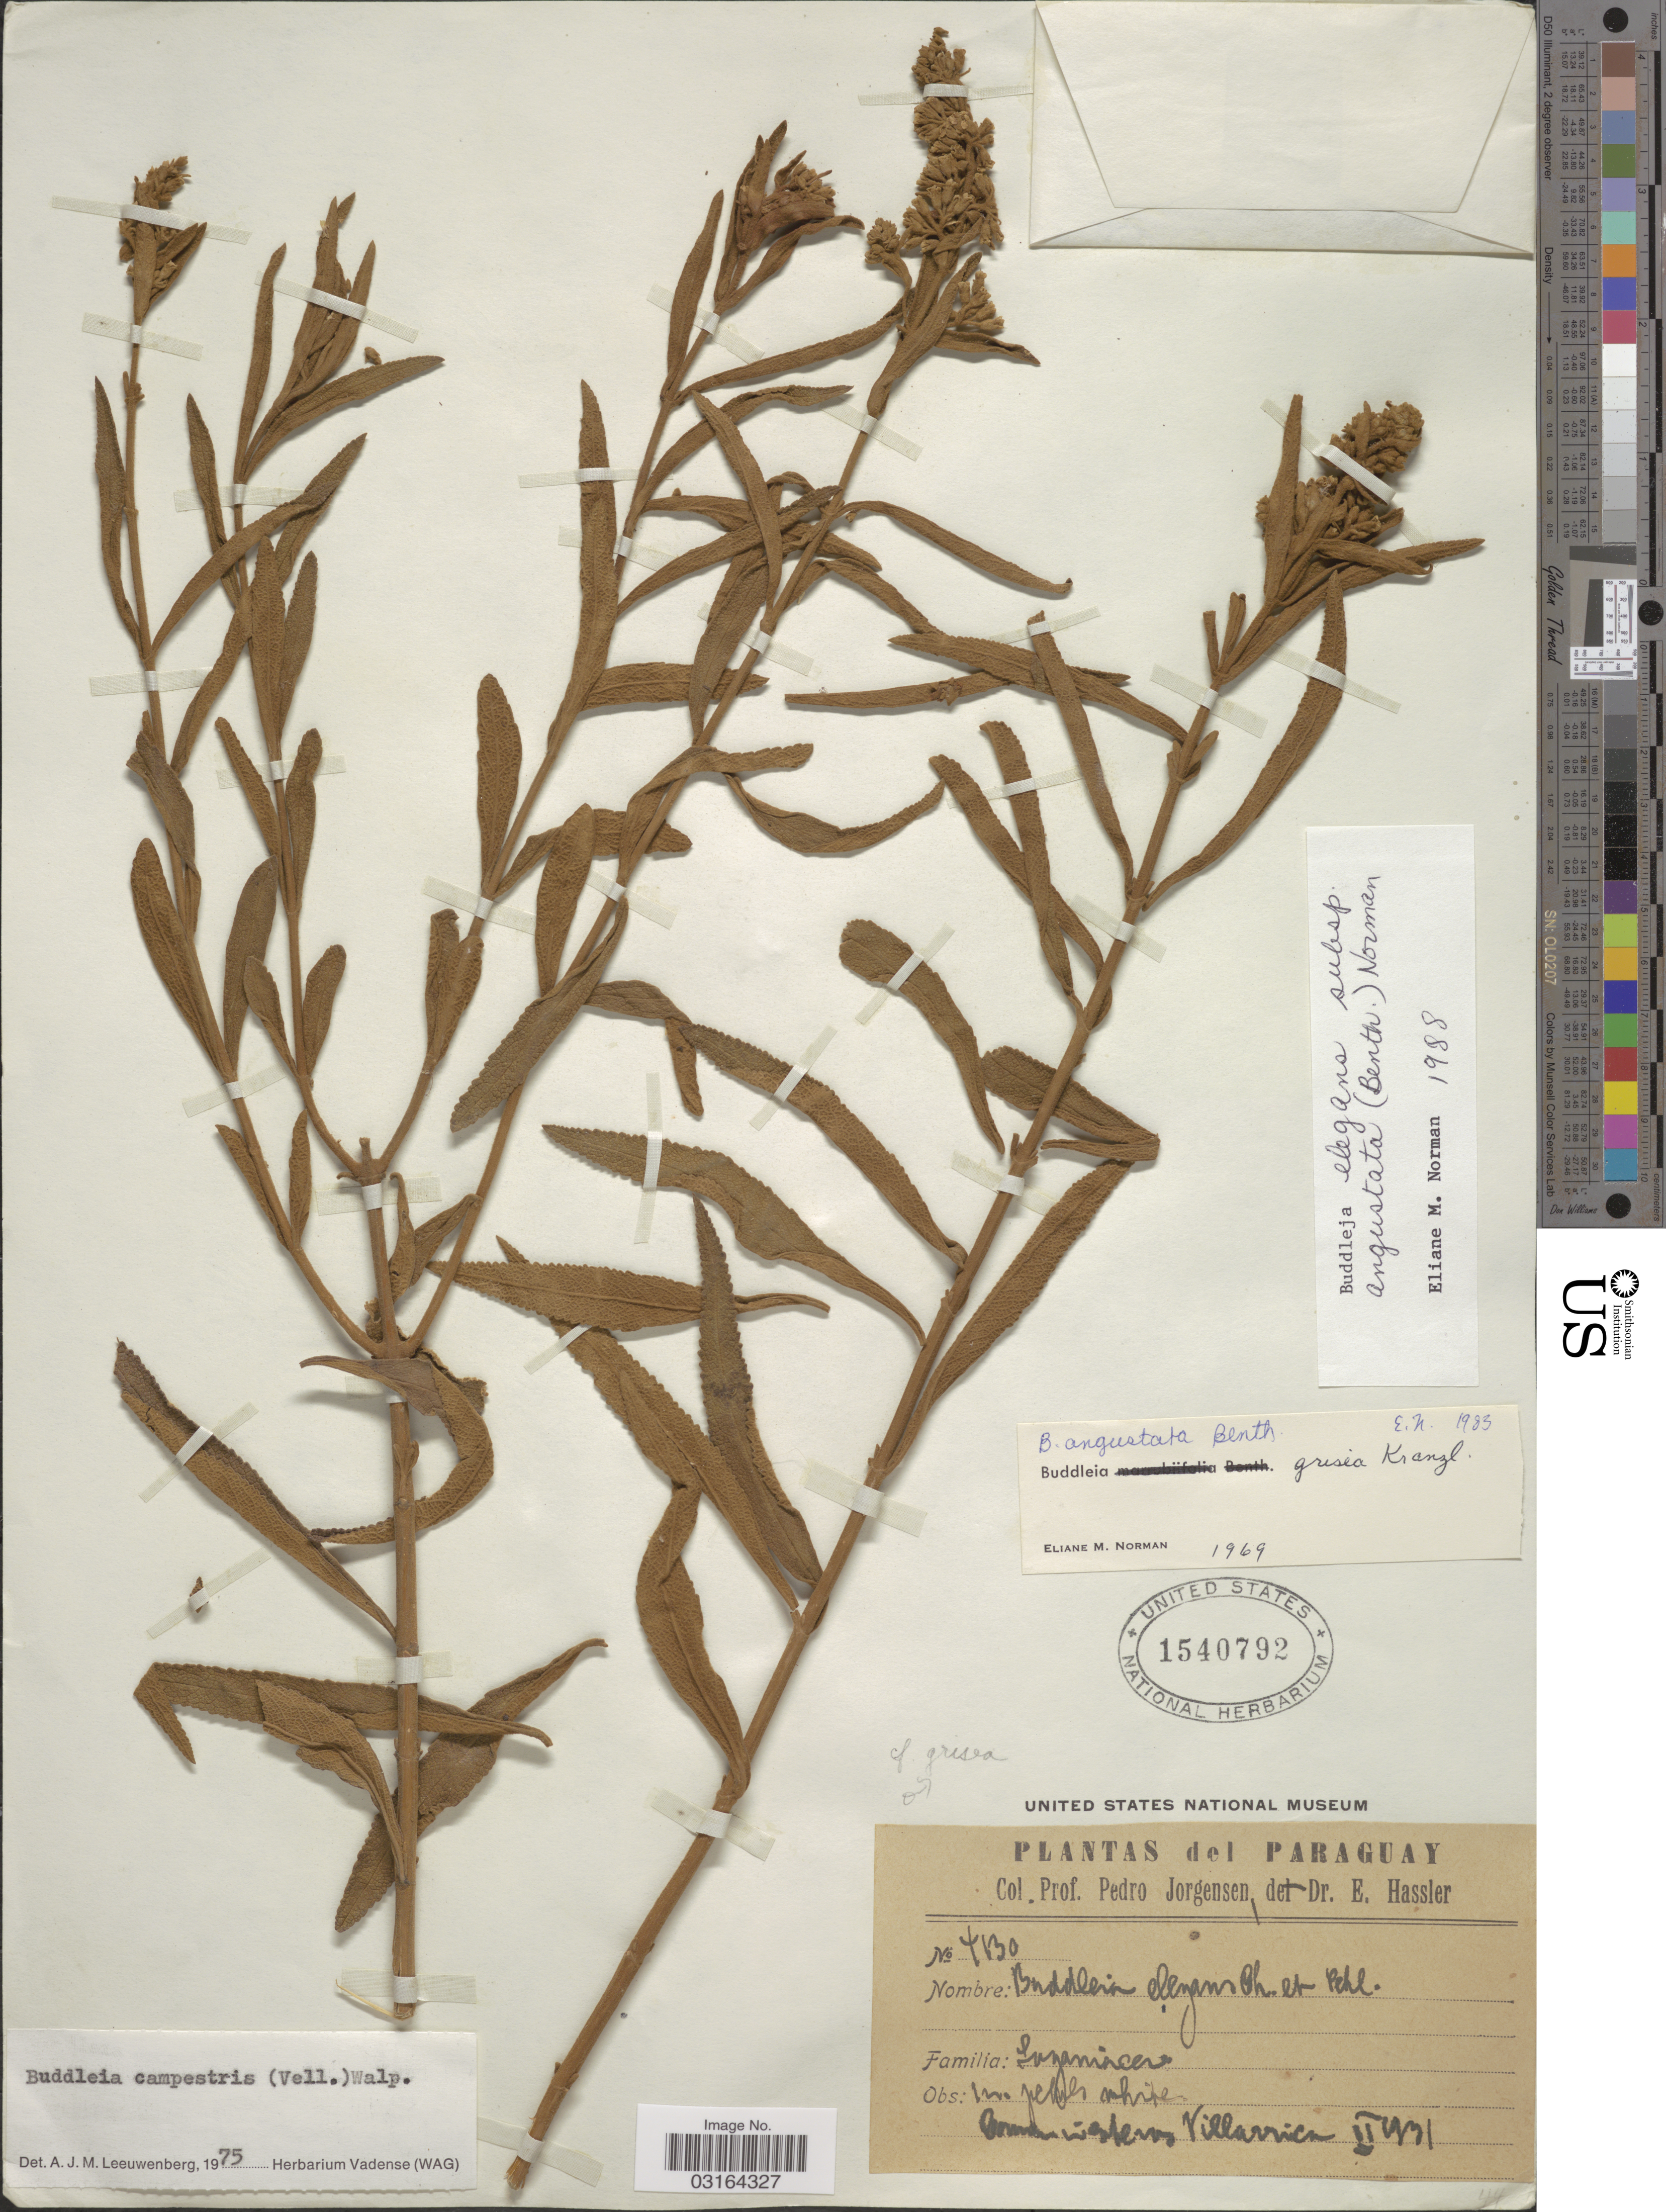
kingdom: Plantae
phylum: Tracheophyta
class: Magnoliopsida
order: Lamiales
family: Scrophulariaceae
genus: Buddleja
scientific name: Buddleja elegans subsp. angustata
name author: (Benth.) E.M. Norman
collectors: P. Jörgensen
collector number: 4130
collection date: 1931-02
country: Paraguay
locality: Common in western Villarrica.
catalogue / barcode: US 1540792